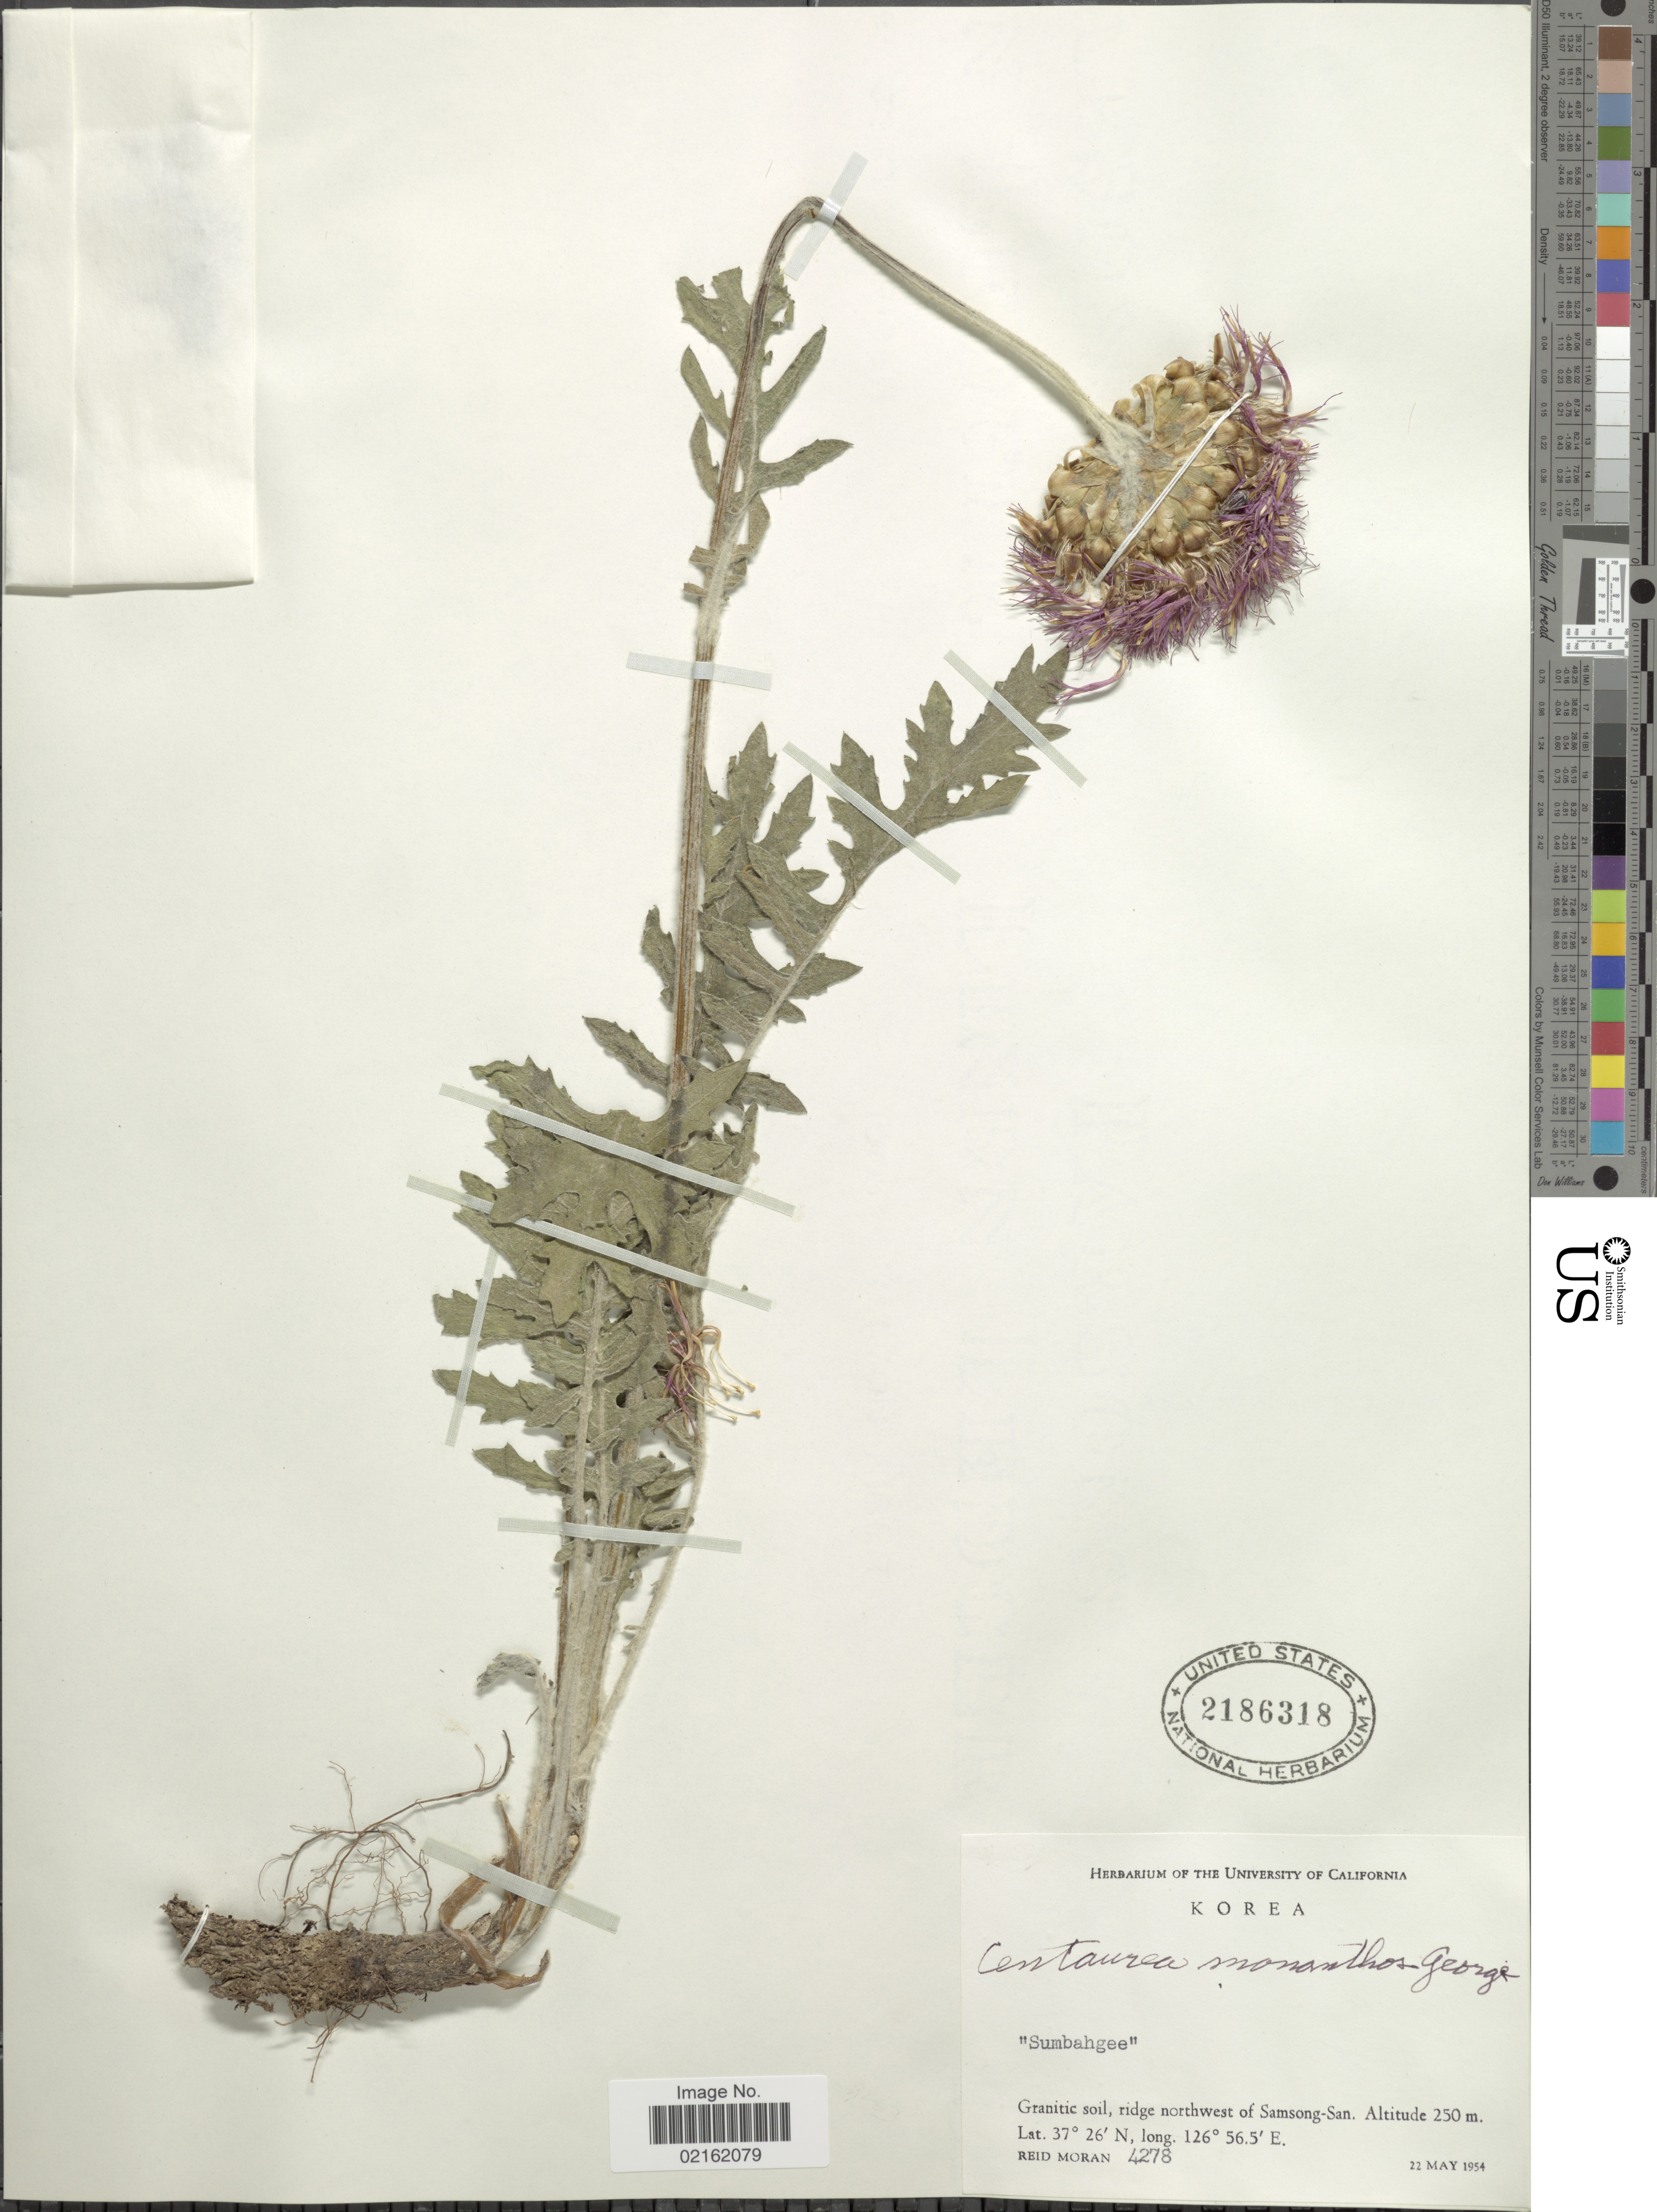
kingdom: Plantae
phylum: Tracheophyta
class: Magnoliopsida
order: Asterales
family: Asteraceae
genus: Leuzea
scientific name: Leuzea uniflora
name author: (L.) Holub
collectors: R. V. Moran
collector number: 4278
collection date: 1954-05-22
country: South Korea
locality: Korea, Granitic soil, ridge northwest of Samsong-San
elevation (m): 250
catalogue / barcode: US 2186318